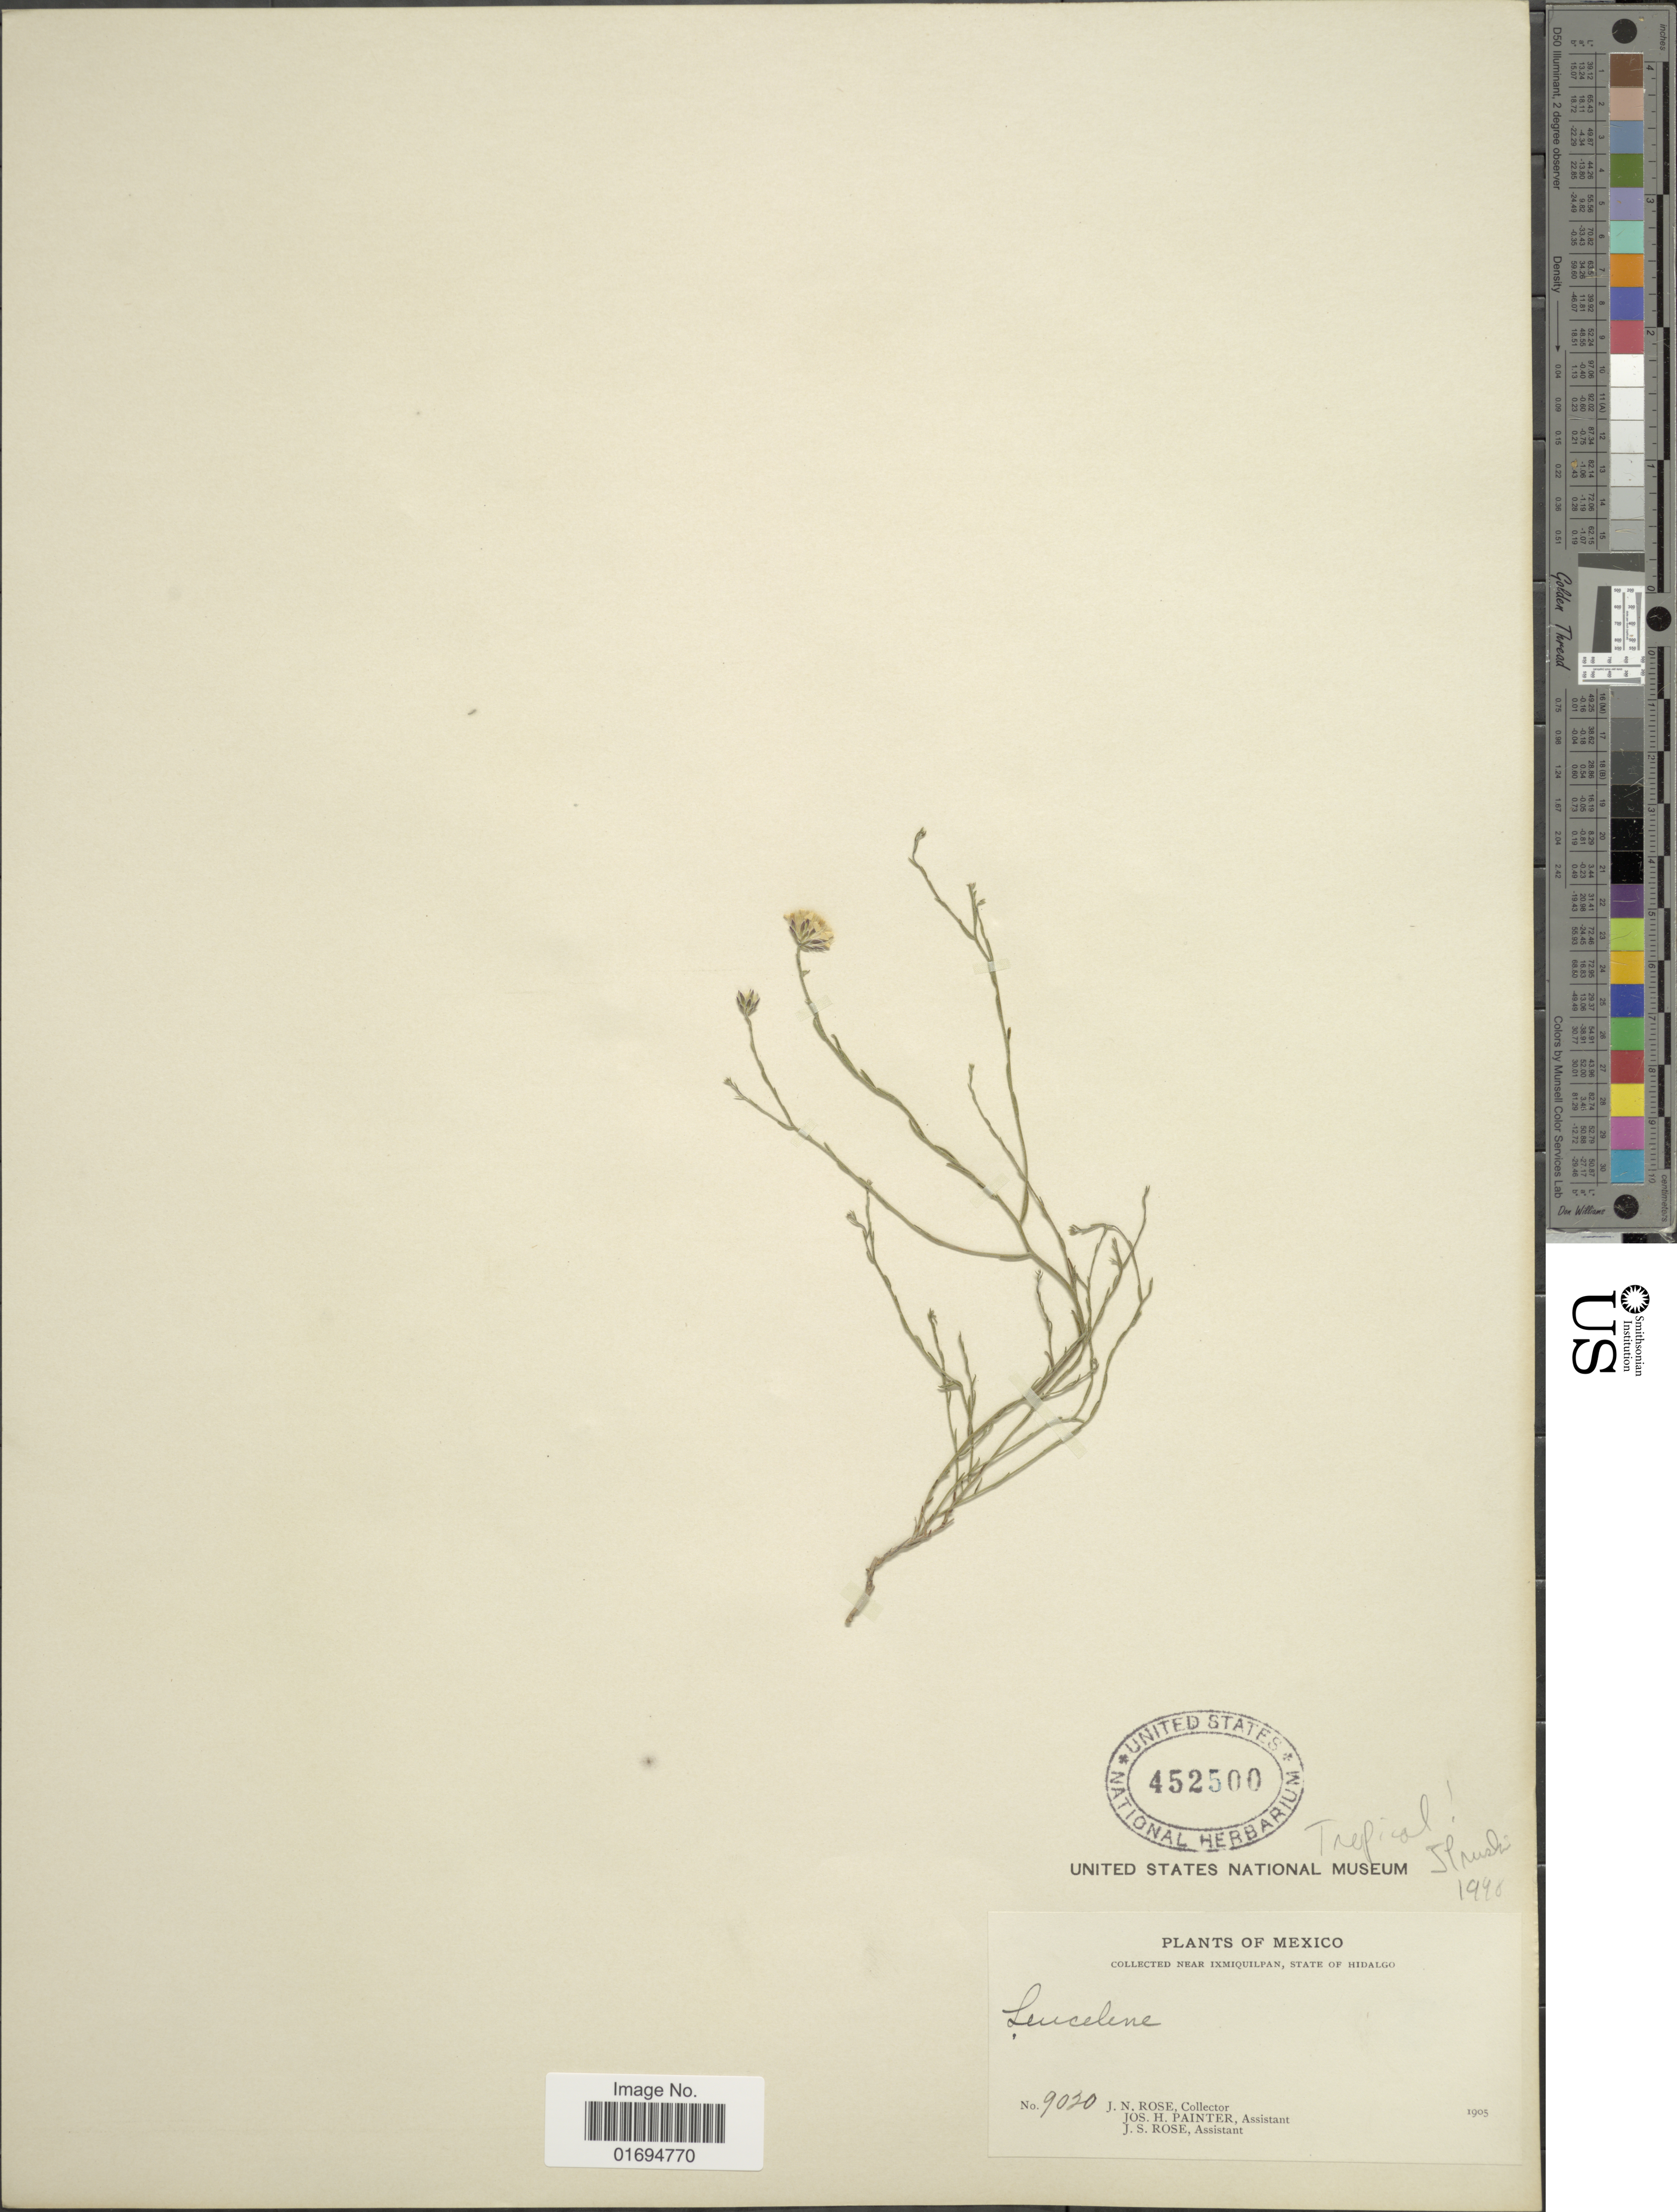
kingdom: Plantae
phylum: Tracheophyta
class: Magnoliopsida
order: Asterales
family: Asteraceae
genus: Chaetopappa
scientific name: Chaetopappa ericoides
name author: (Torr.) G.L. Nesom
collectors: J. N. Rose, J. H. Painter & J. S. Rose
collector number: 9020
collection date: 1905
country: Mexico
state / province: Hidalgo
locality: Near Ixmiquilpan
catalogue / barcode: US 452500